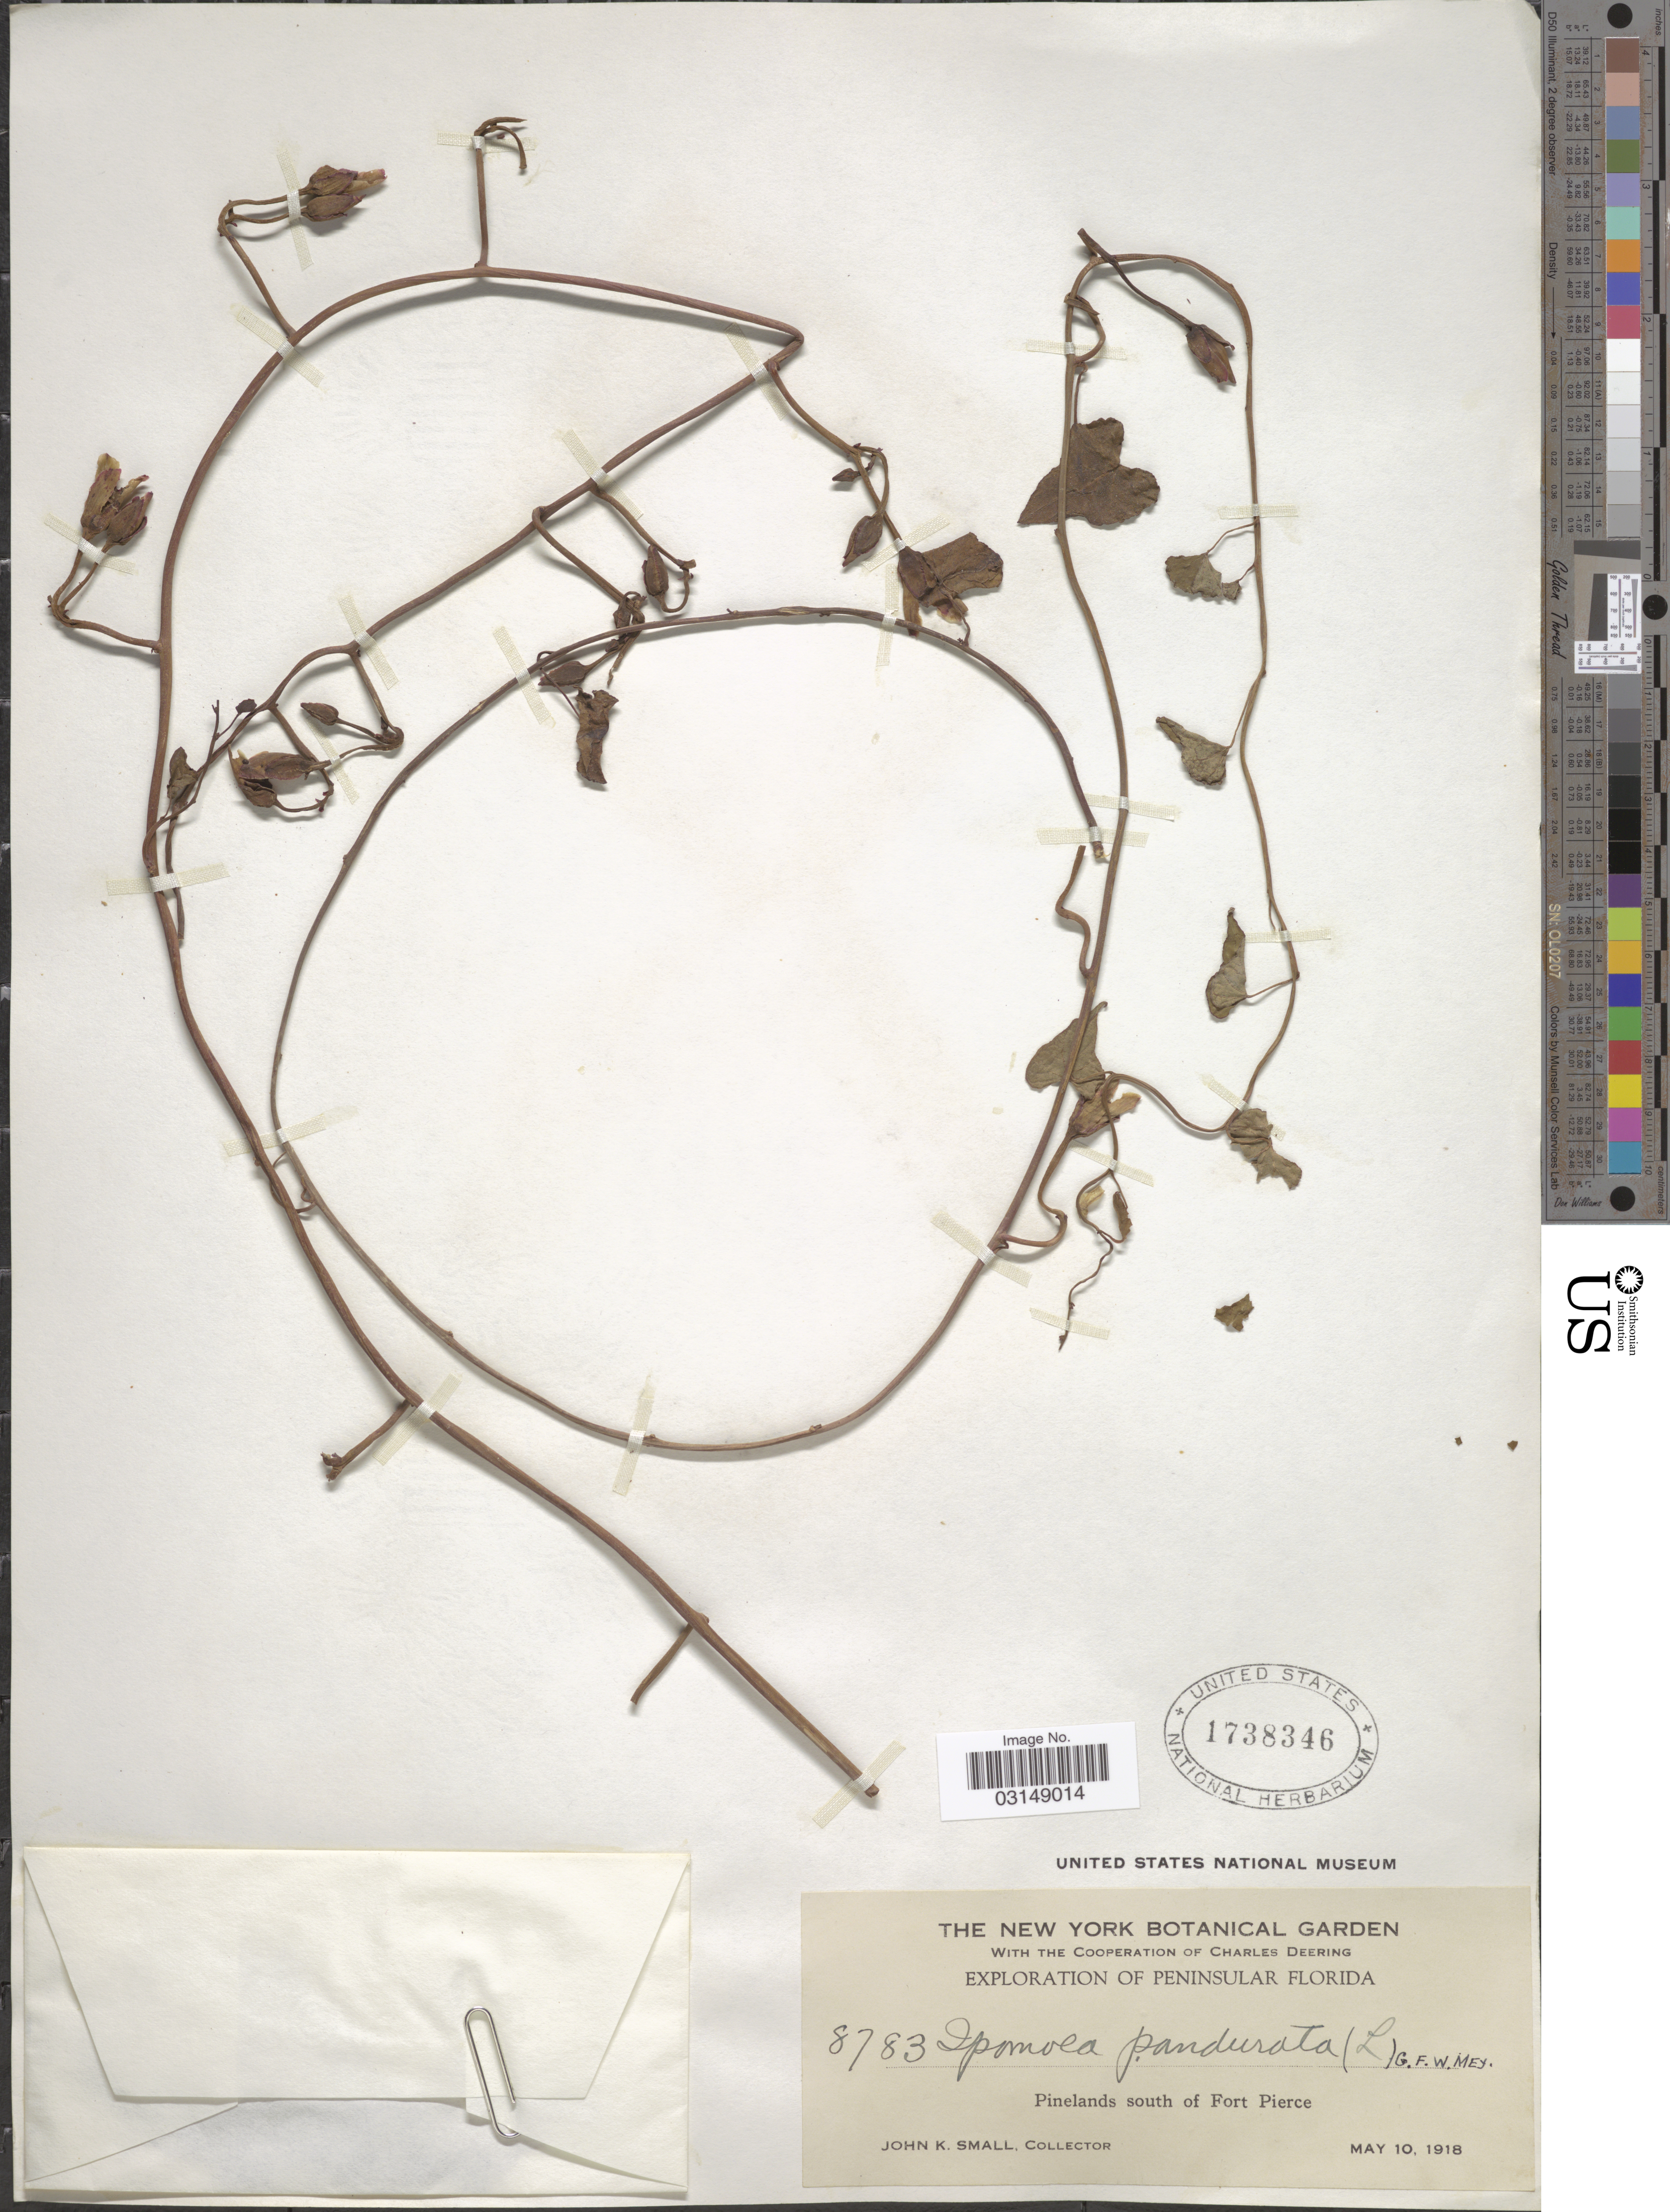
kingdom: Plantae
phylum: Tracheophyta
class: Magnoliopsida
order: Solanales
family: Convolvulaceae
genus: Ipomoea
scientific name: Ipomoea pandurata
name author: (L.) G. Mey.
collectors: J. K. Small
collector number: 8783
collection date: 1918-05-10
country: United States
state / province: Florida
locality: Peninsular Florida. Pinelands south of Fort Pierce.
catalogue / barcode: US 1738346